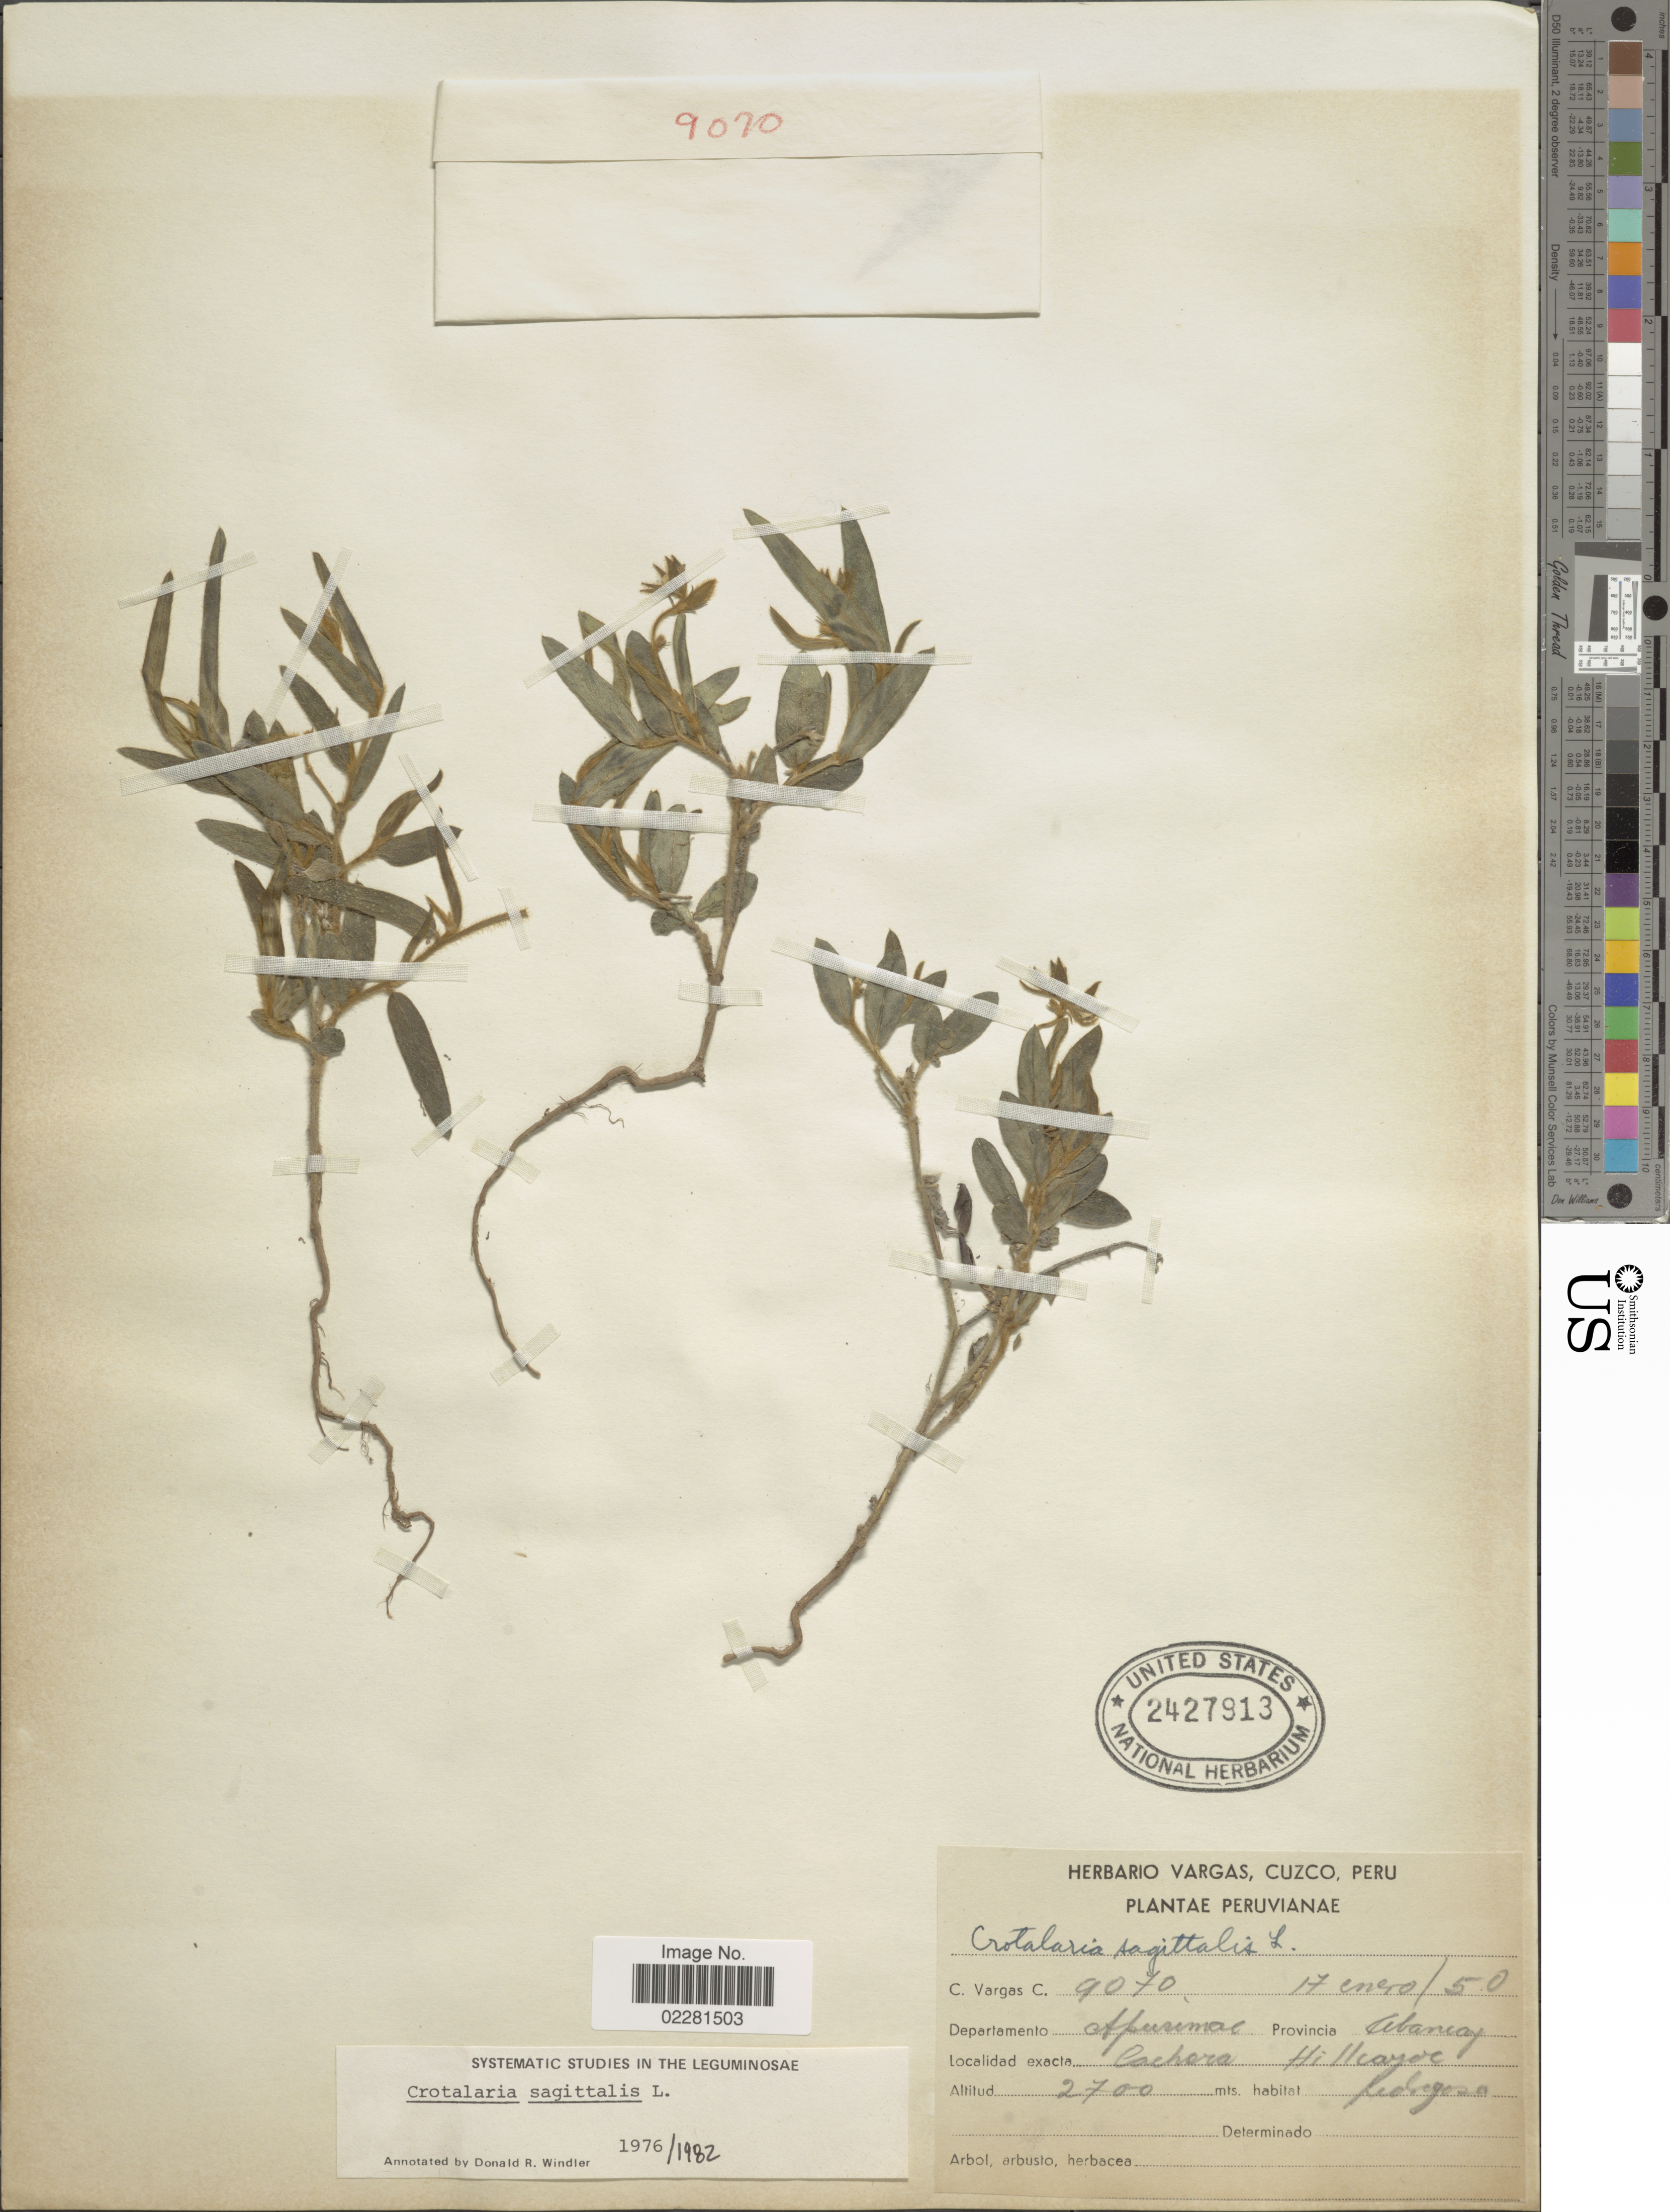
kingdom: Plantae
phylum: Tracheophyta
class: Magnoliopsida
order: Fabales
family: Fabaceae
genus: Crotalaria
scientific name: Crotalaria sagittalis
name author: L.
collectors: C. Vargas Calderón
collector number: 9070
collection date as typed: Transcribed d/m/y: 17/1/50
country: Peru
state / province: Apurímac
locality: Provincia Abancay, Cachora Huillcayoc.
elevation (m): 2700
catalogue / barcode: US 2427913